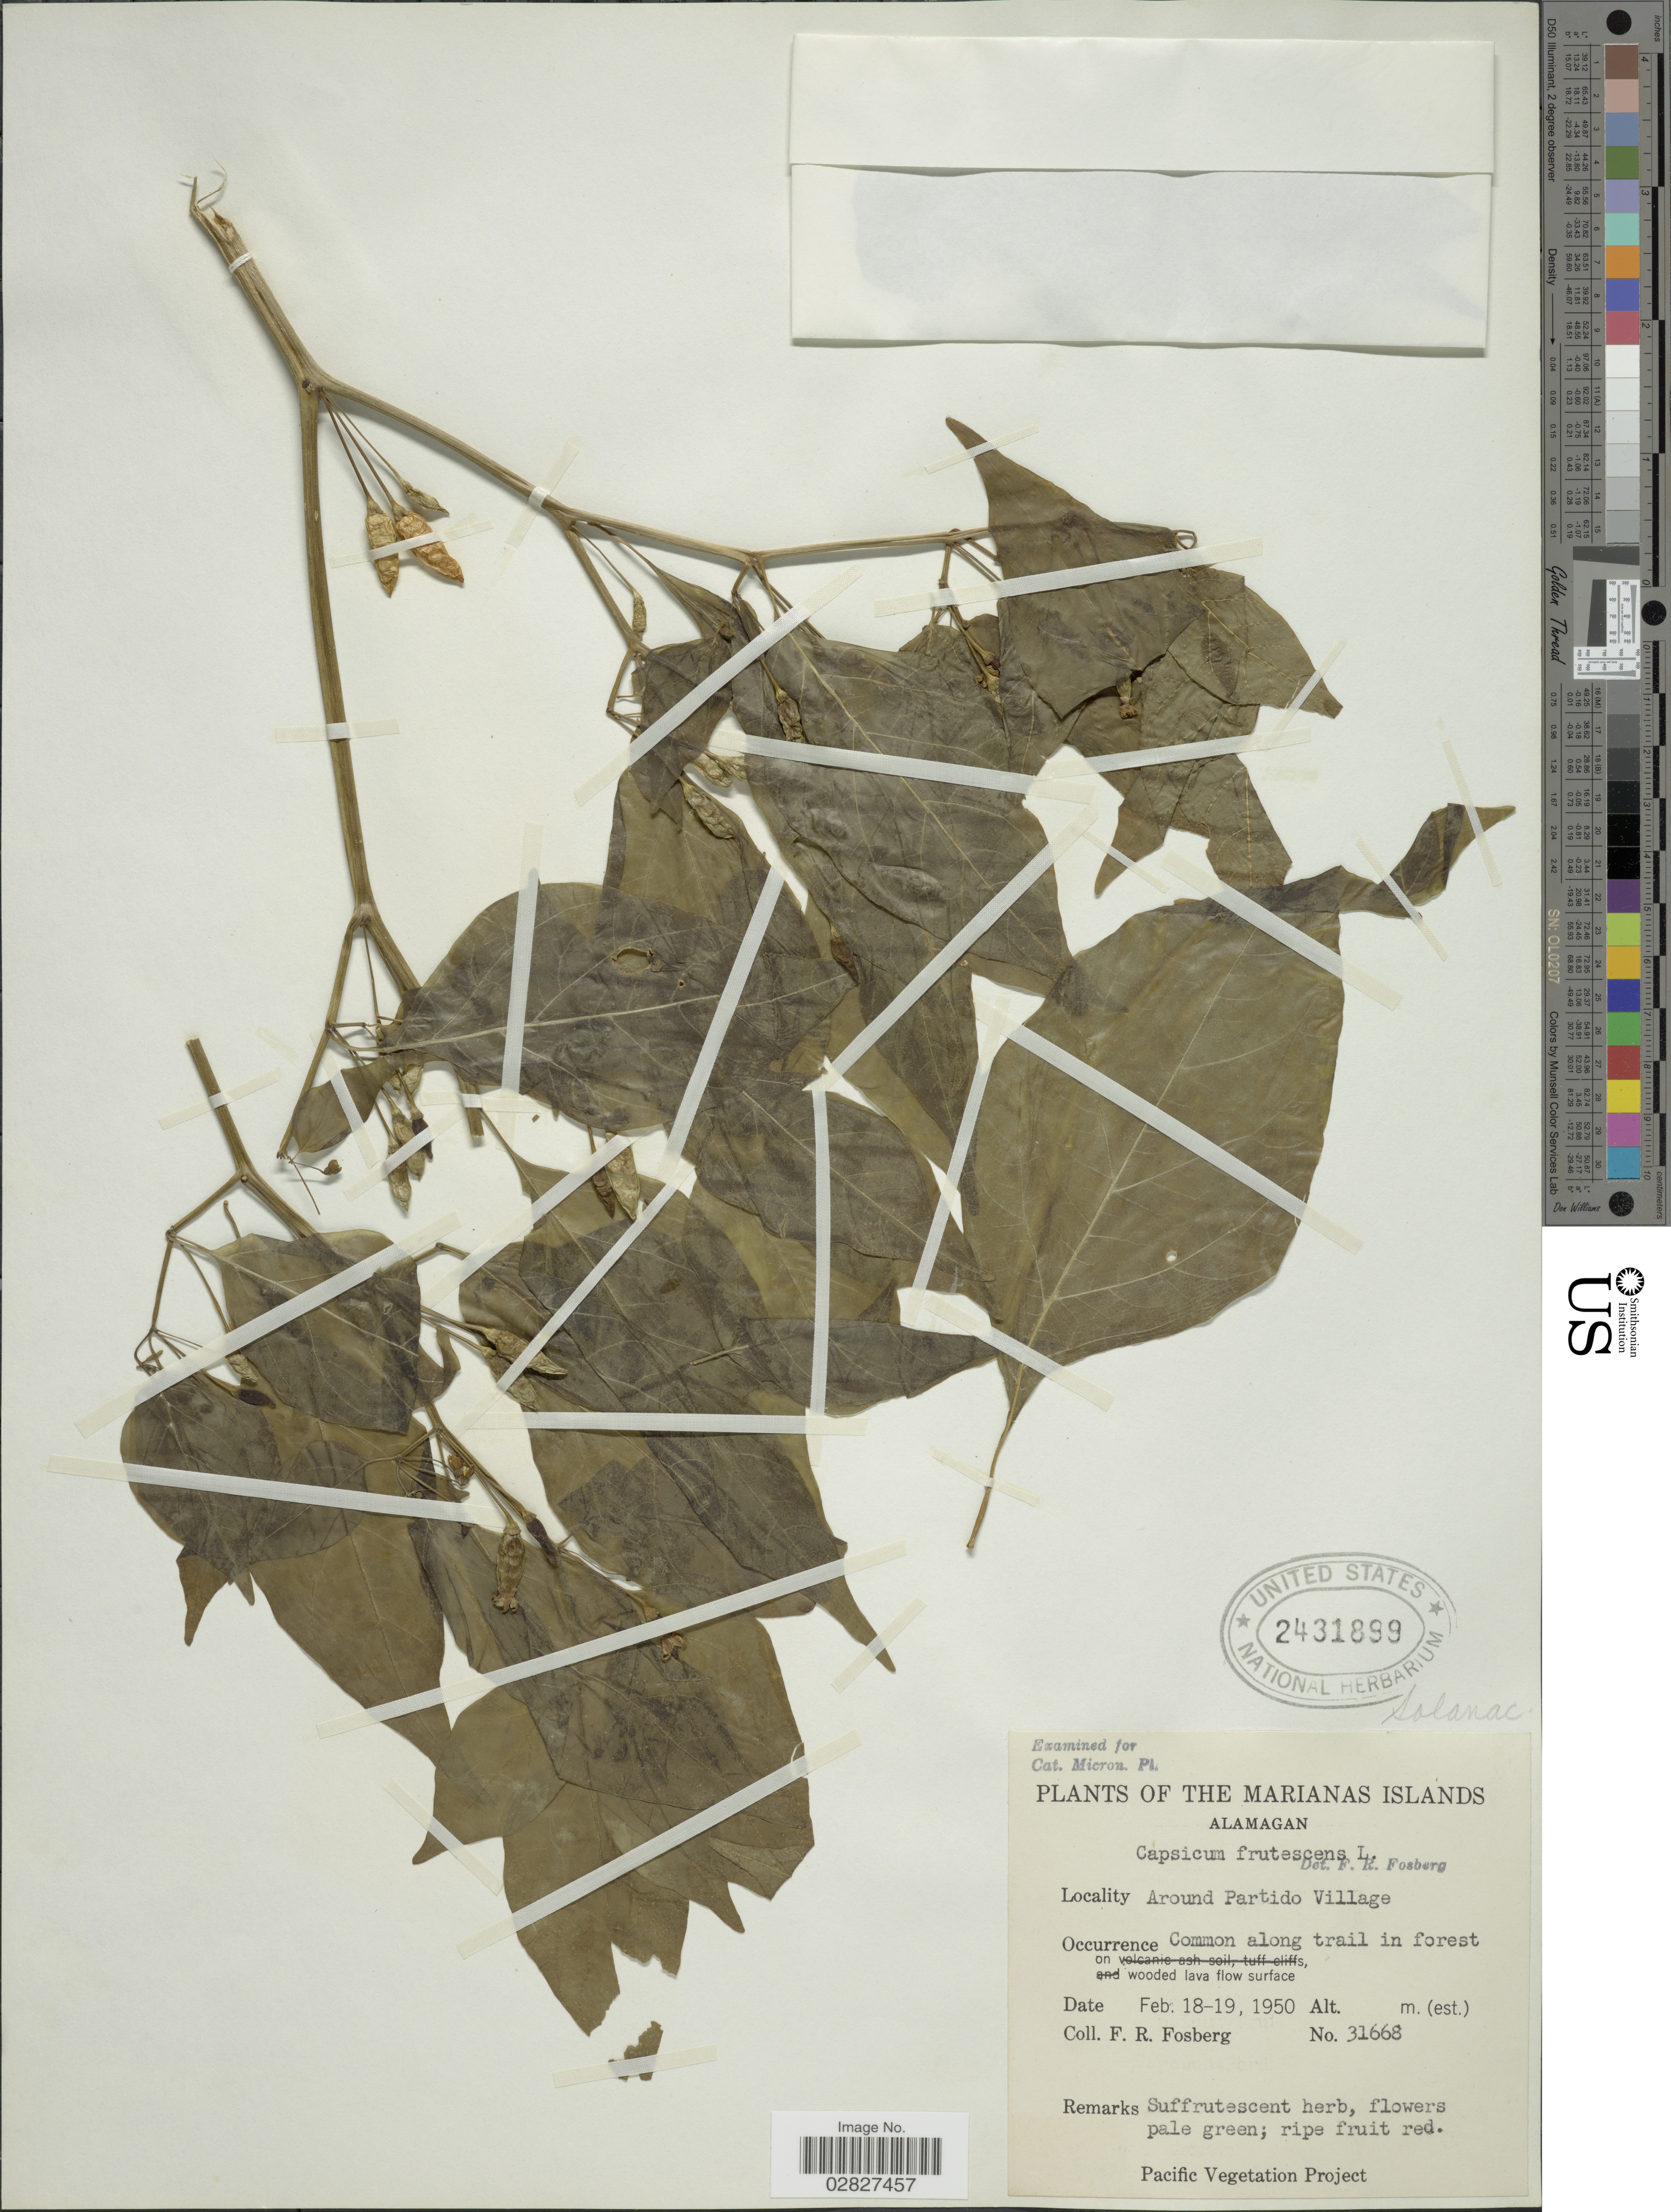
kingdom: Plantae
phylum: Tracheophyta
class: Magnoliopsida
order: Solanales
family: Solanaceae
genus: Capsicum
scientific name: Capsicum frutescens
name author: L.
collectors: F. R. Fosberg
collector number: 31668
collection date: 1950-02-18/1950-02-19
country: Northern Mariana Islands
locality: Marianas Islands. Alamagan. Around Partido Village.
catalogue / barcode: US 2431899